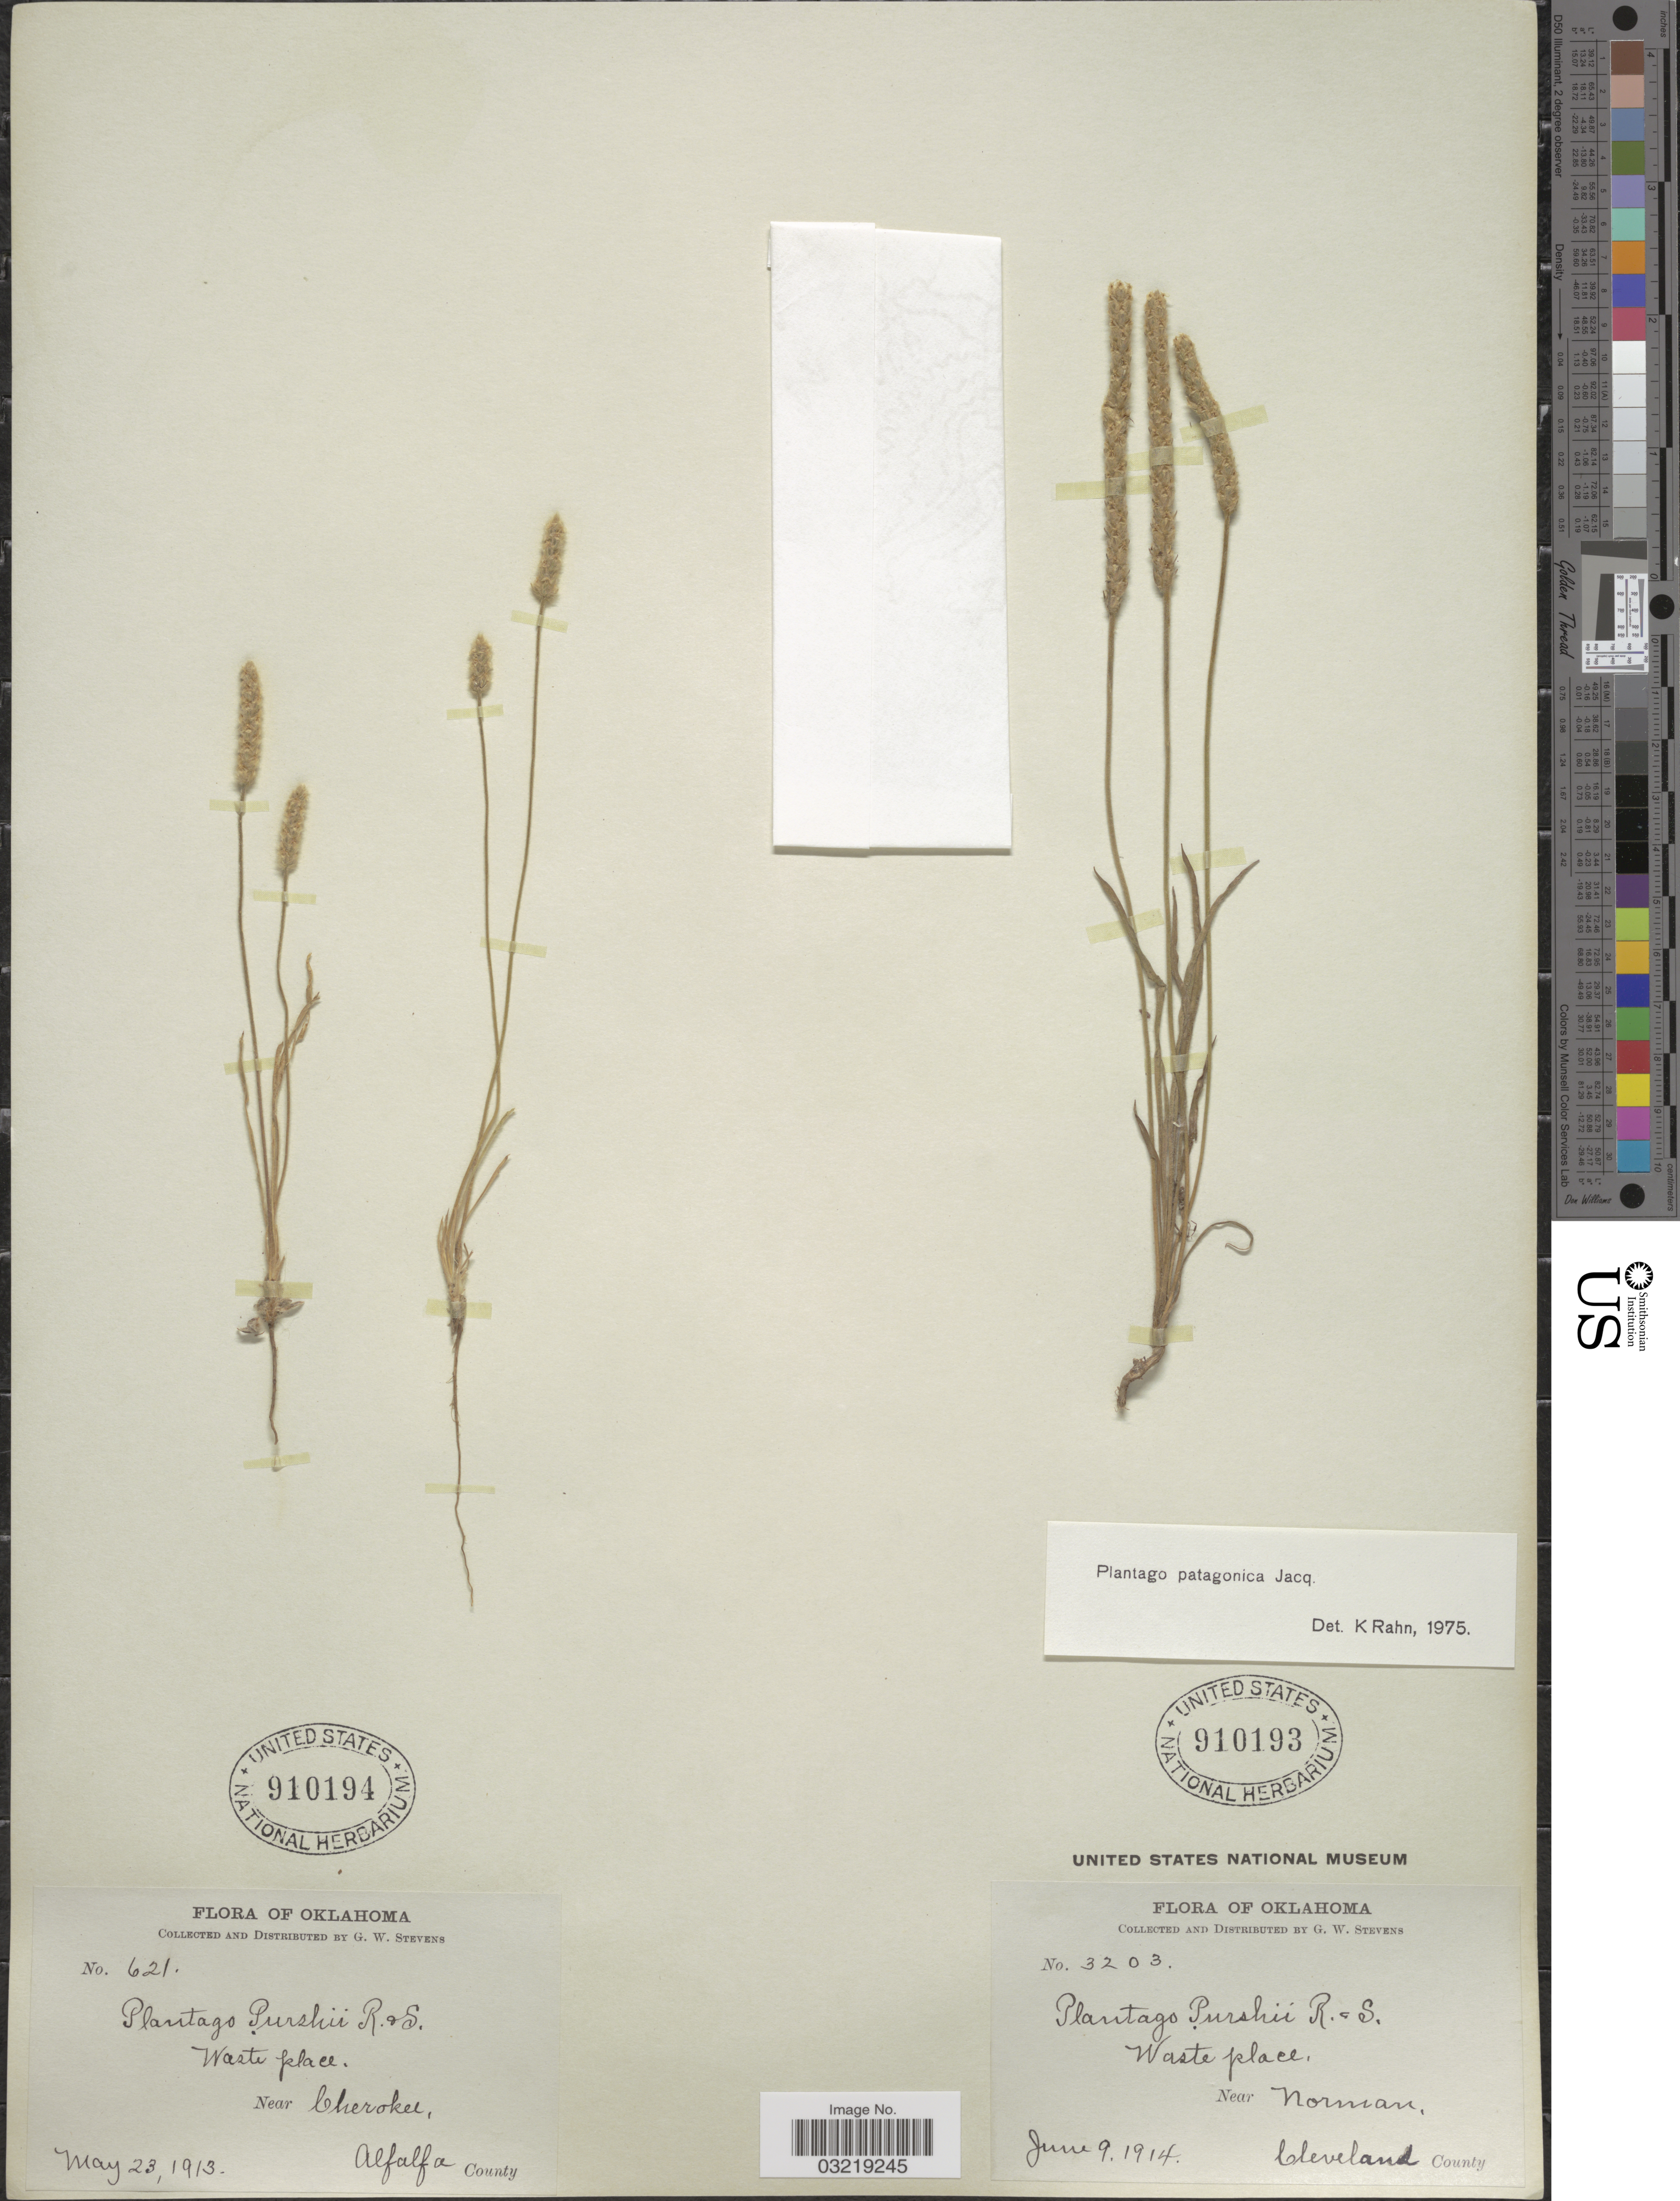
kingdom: Plantae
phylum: Tracheophyta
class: Magnoliopsida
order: Lamiales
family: Plantaginaceae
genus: Plantago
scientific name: Plantago patagonica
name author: Jacq.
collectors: G. W. Stevens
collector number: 3203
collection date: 1914-06-09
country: United States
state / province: Oklahoma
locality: Near Norman, Cleveland County.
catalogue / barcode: US 910193